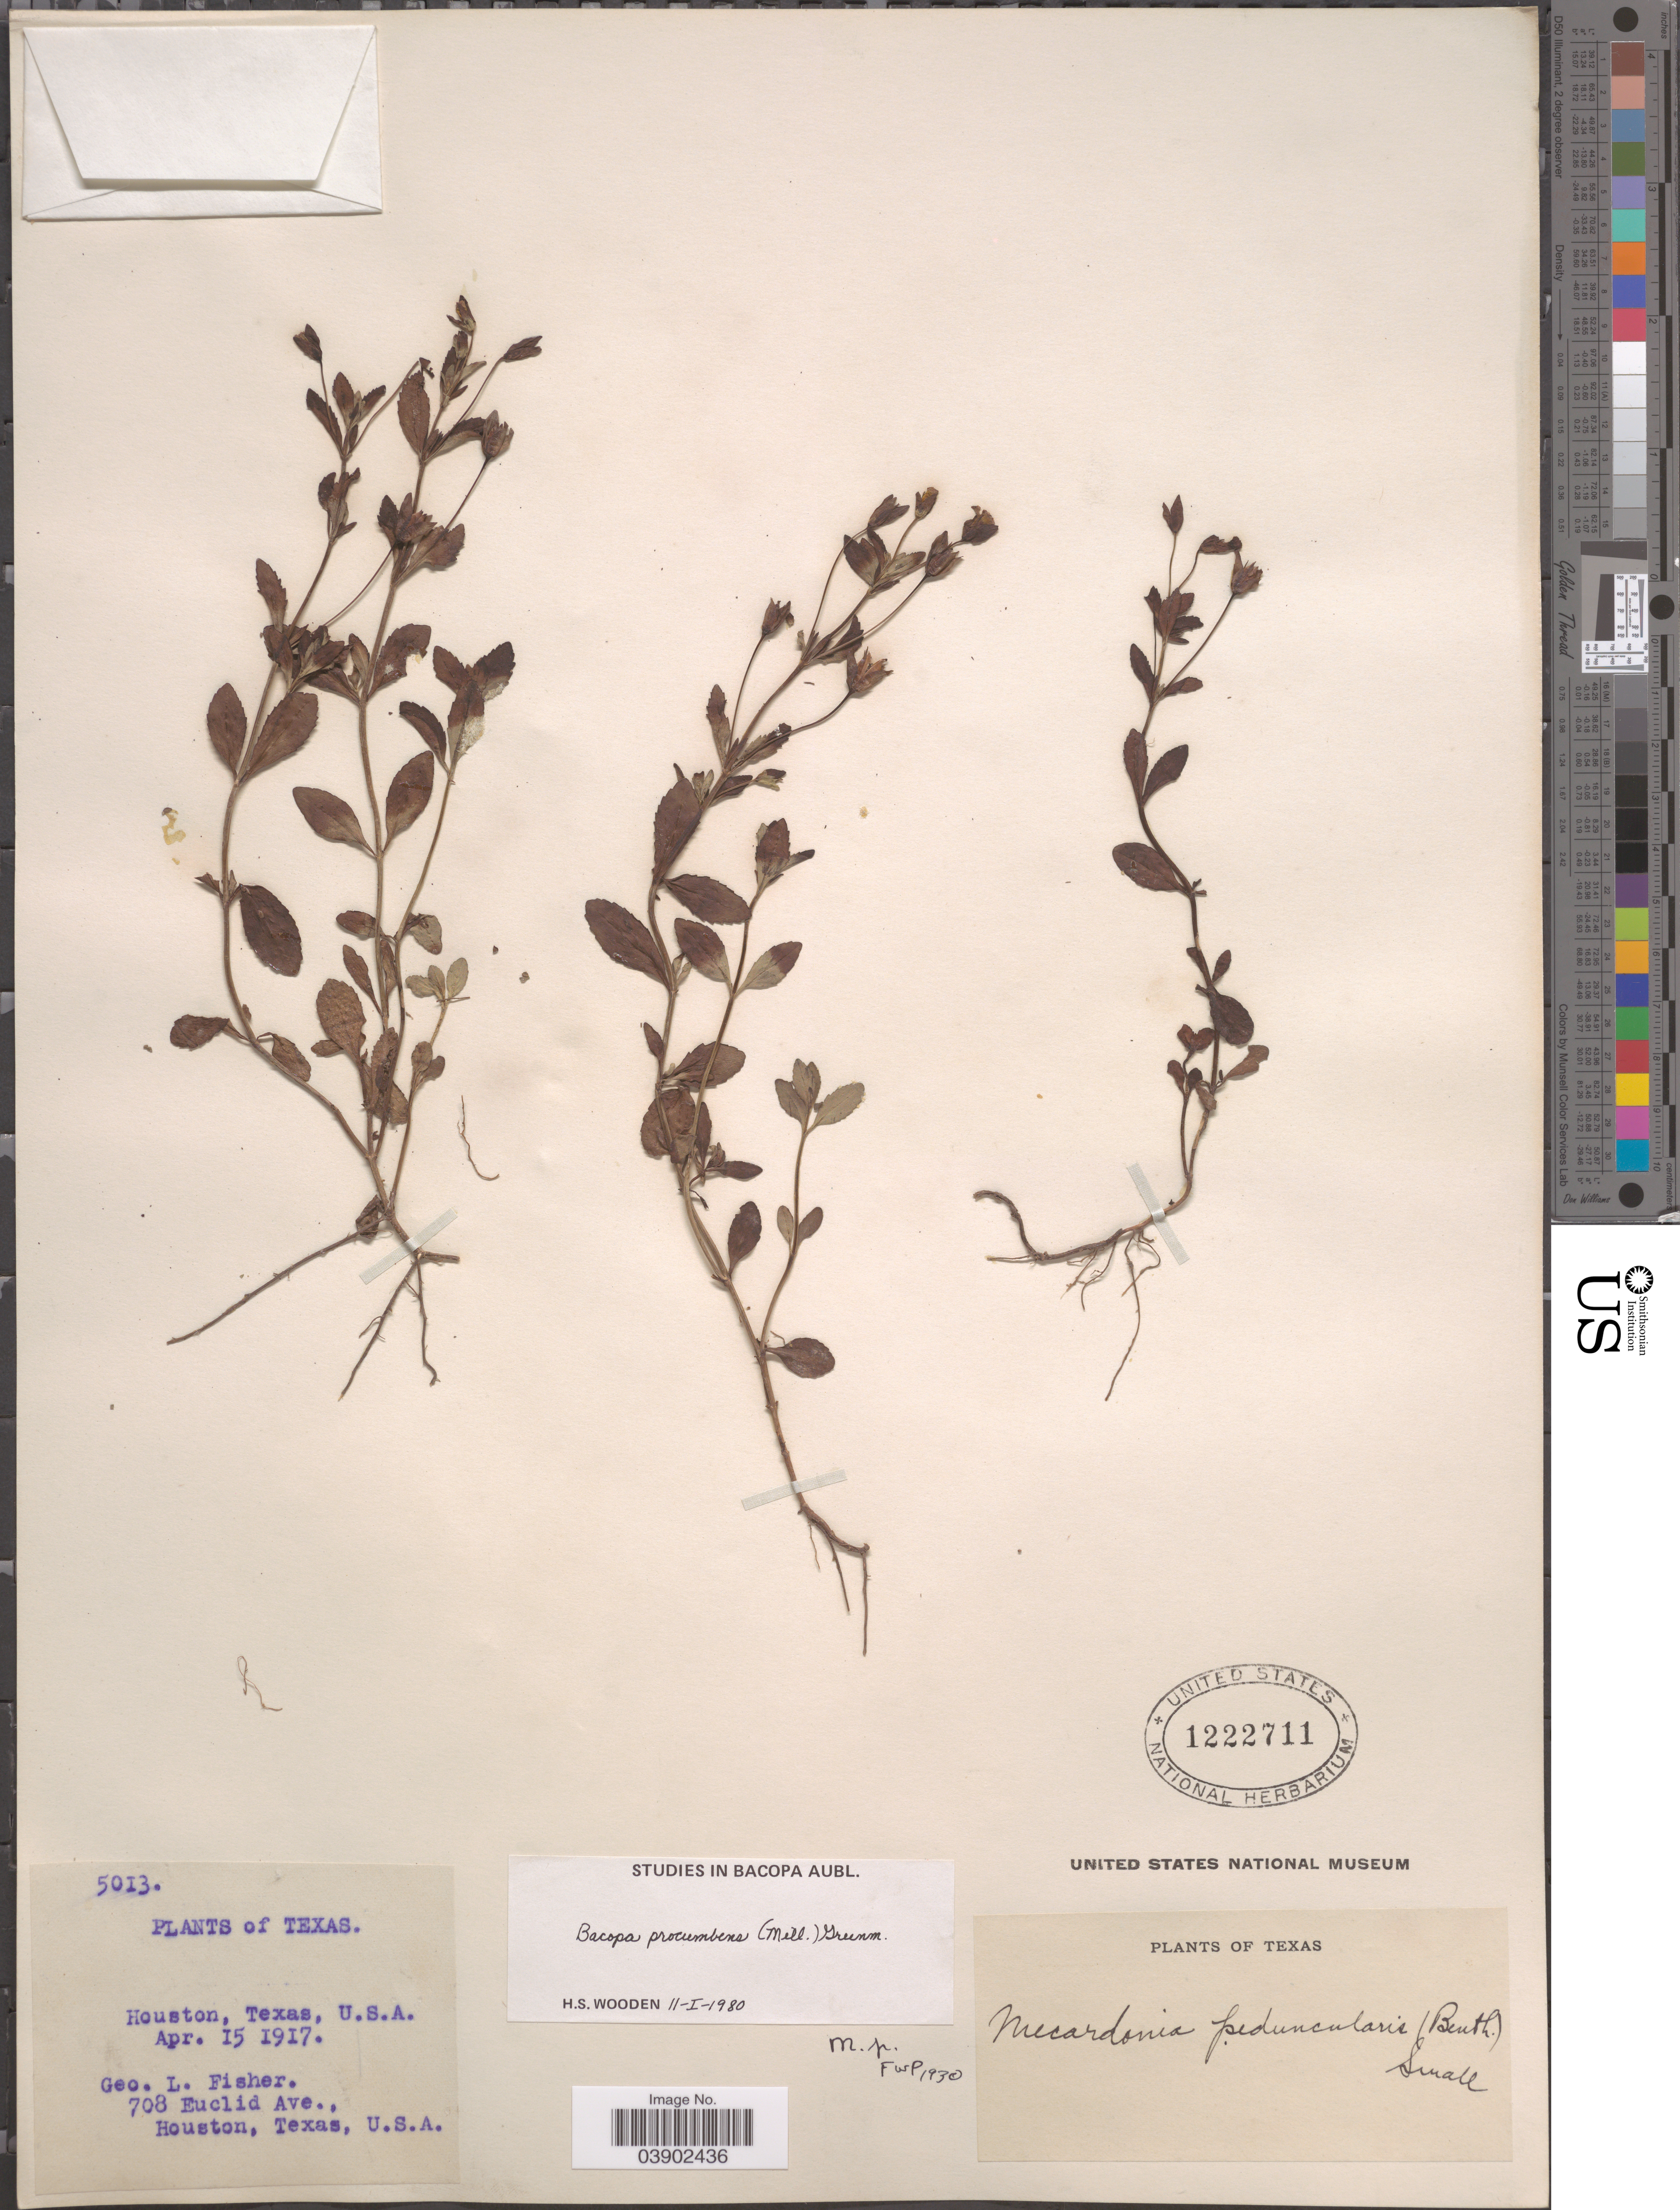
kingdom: Plantae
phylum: Tracheophyta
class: Magnoliopsida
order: Lamiales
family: Plantaginaceae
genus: Mecardonia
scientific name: Mecardonia procumbens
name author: (Mill.) Small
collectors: G. L. Fisher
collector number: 5013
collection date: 1917-04-15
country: United States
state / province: Texas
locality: Houston.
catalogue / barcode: US 1222711